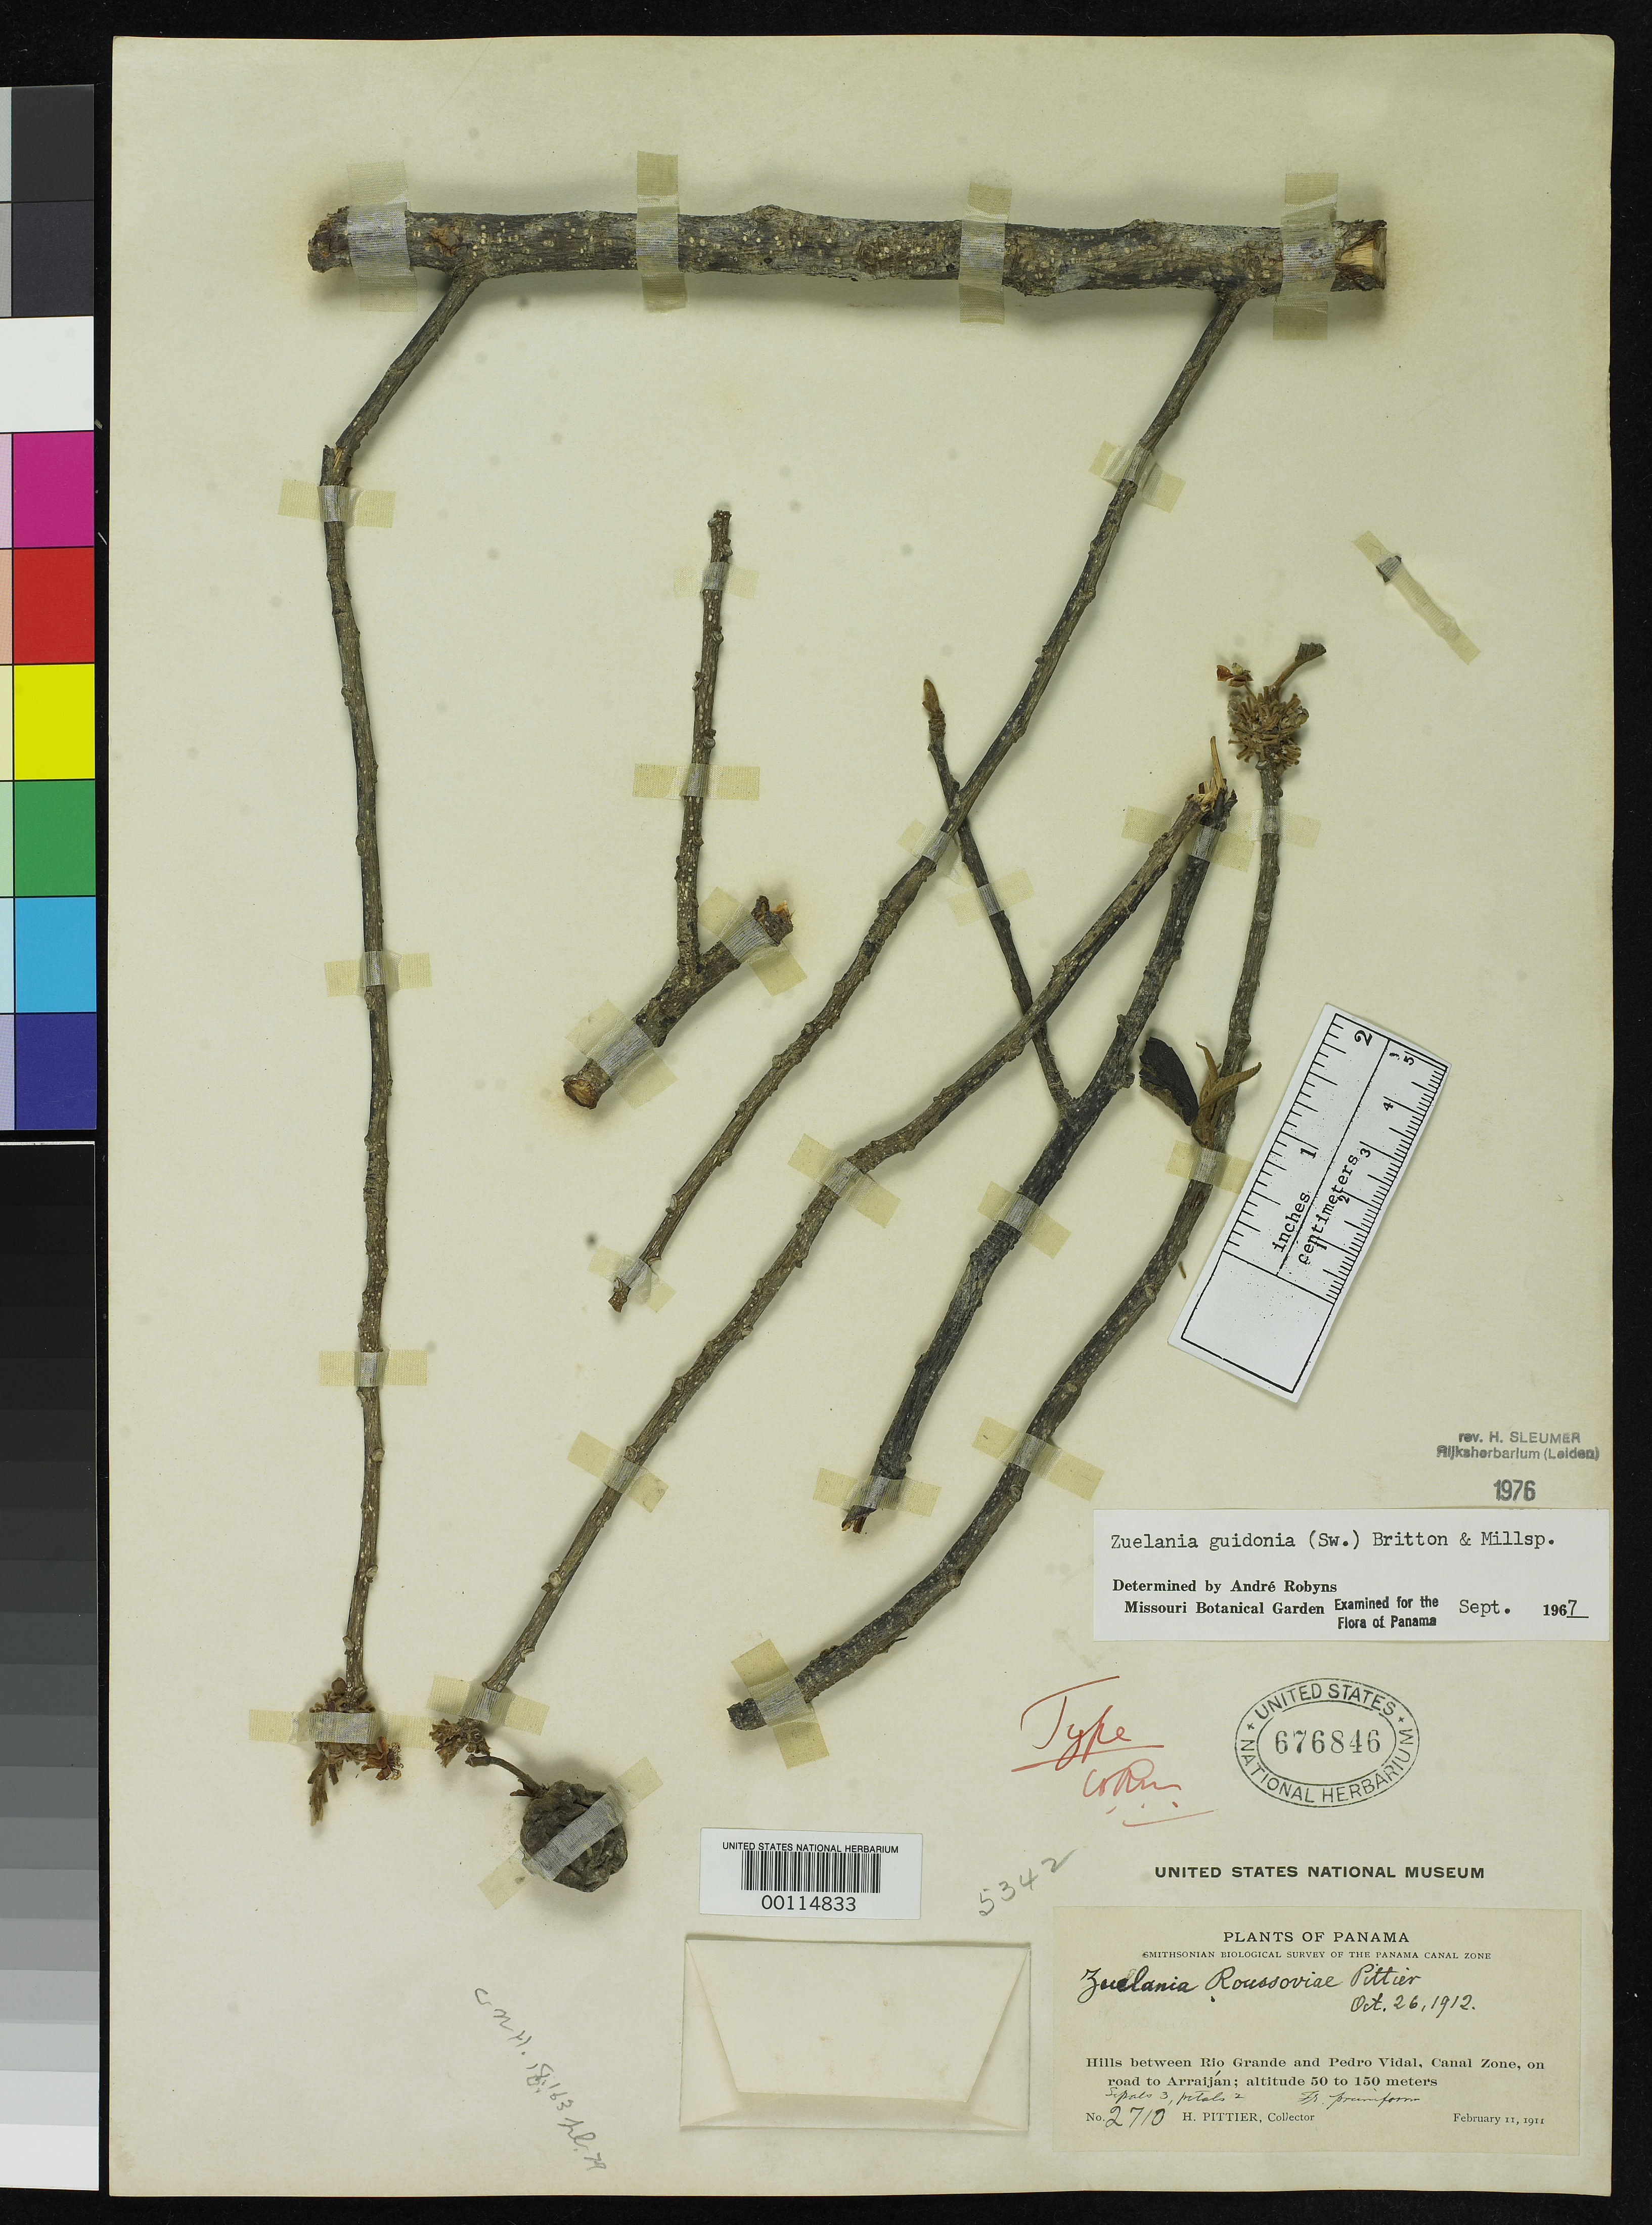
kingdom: Plantae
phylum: Tracheophyta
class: Magnoliopsida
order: Malpighiales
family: Salicaceae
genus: Zuelania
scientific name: Zuelania roussoviae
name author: Pittier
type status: Holotype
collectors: H. F. Pittier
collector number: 2710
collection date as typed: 11 Feb 1911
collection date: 1911-02-11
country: Panama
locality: Between Rio Grande and Pedro Vidal, on road to Arraijan.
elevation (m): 50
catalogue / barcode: US 676846